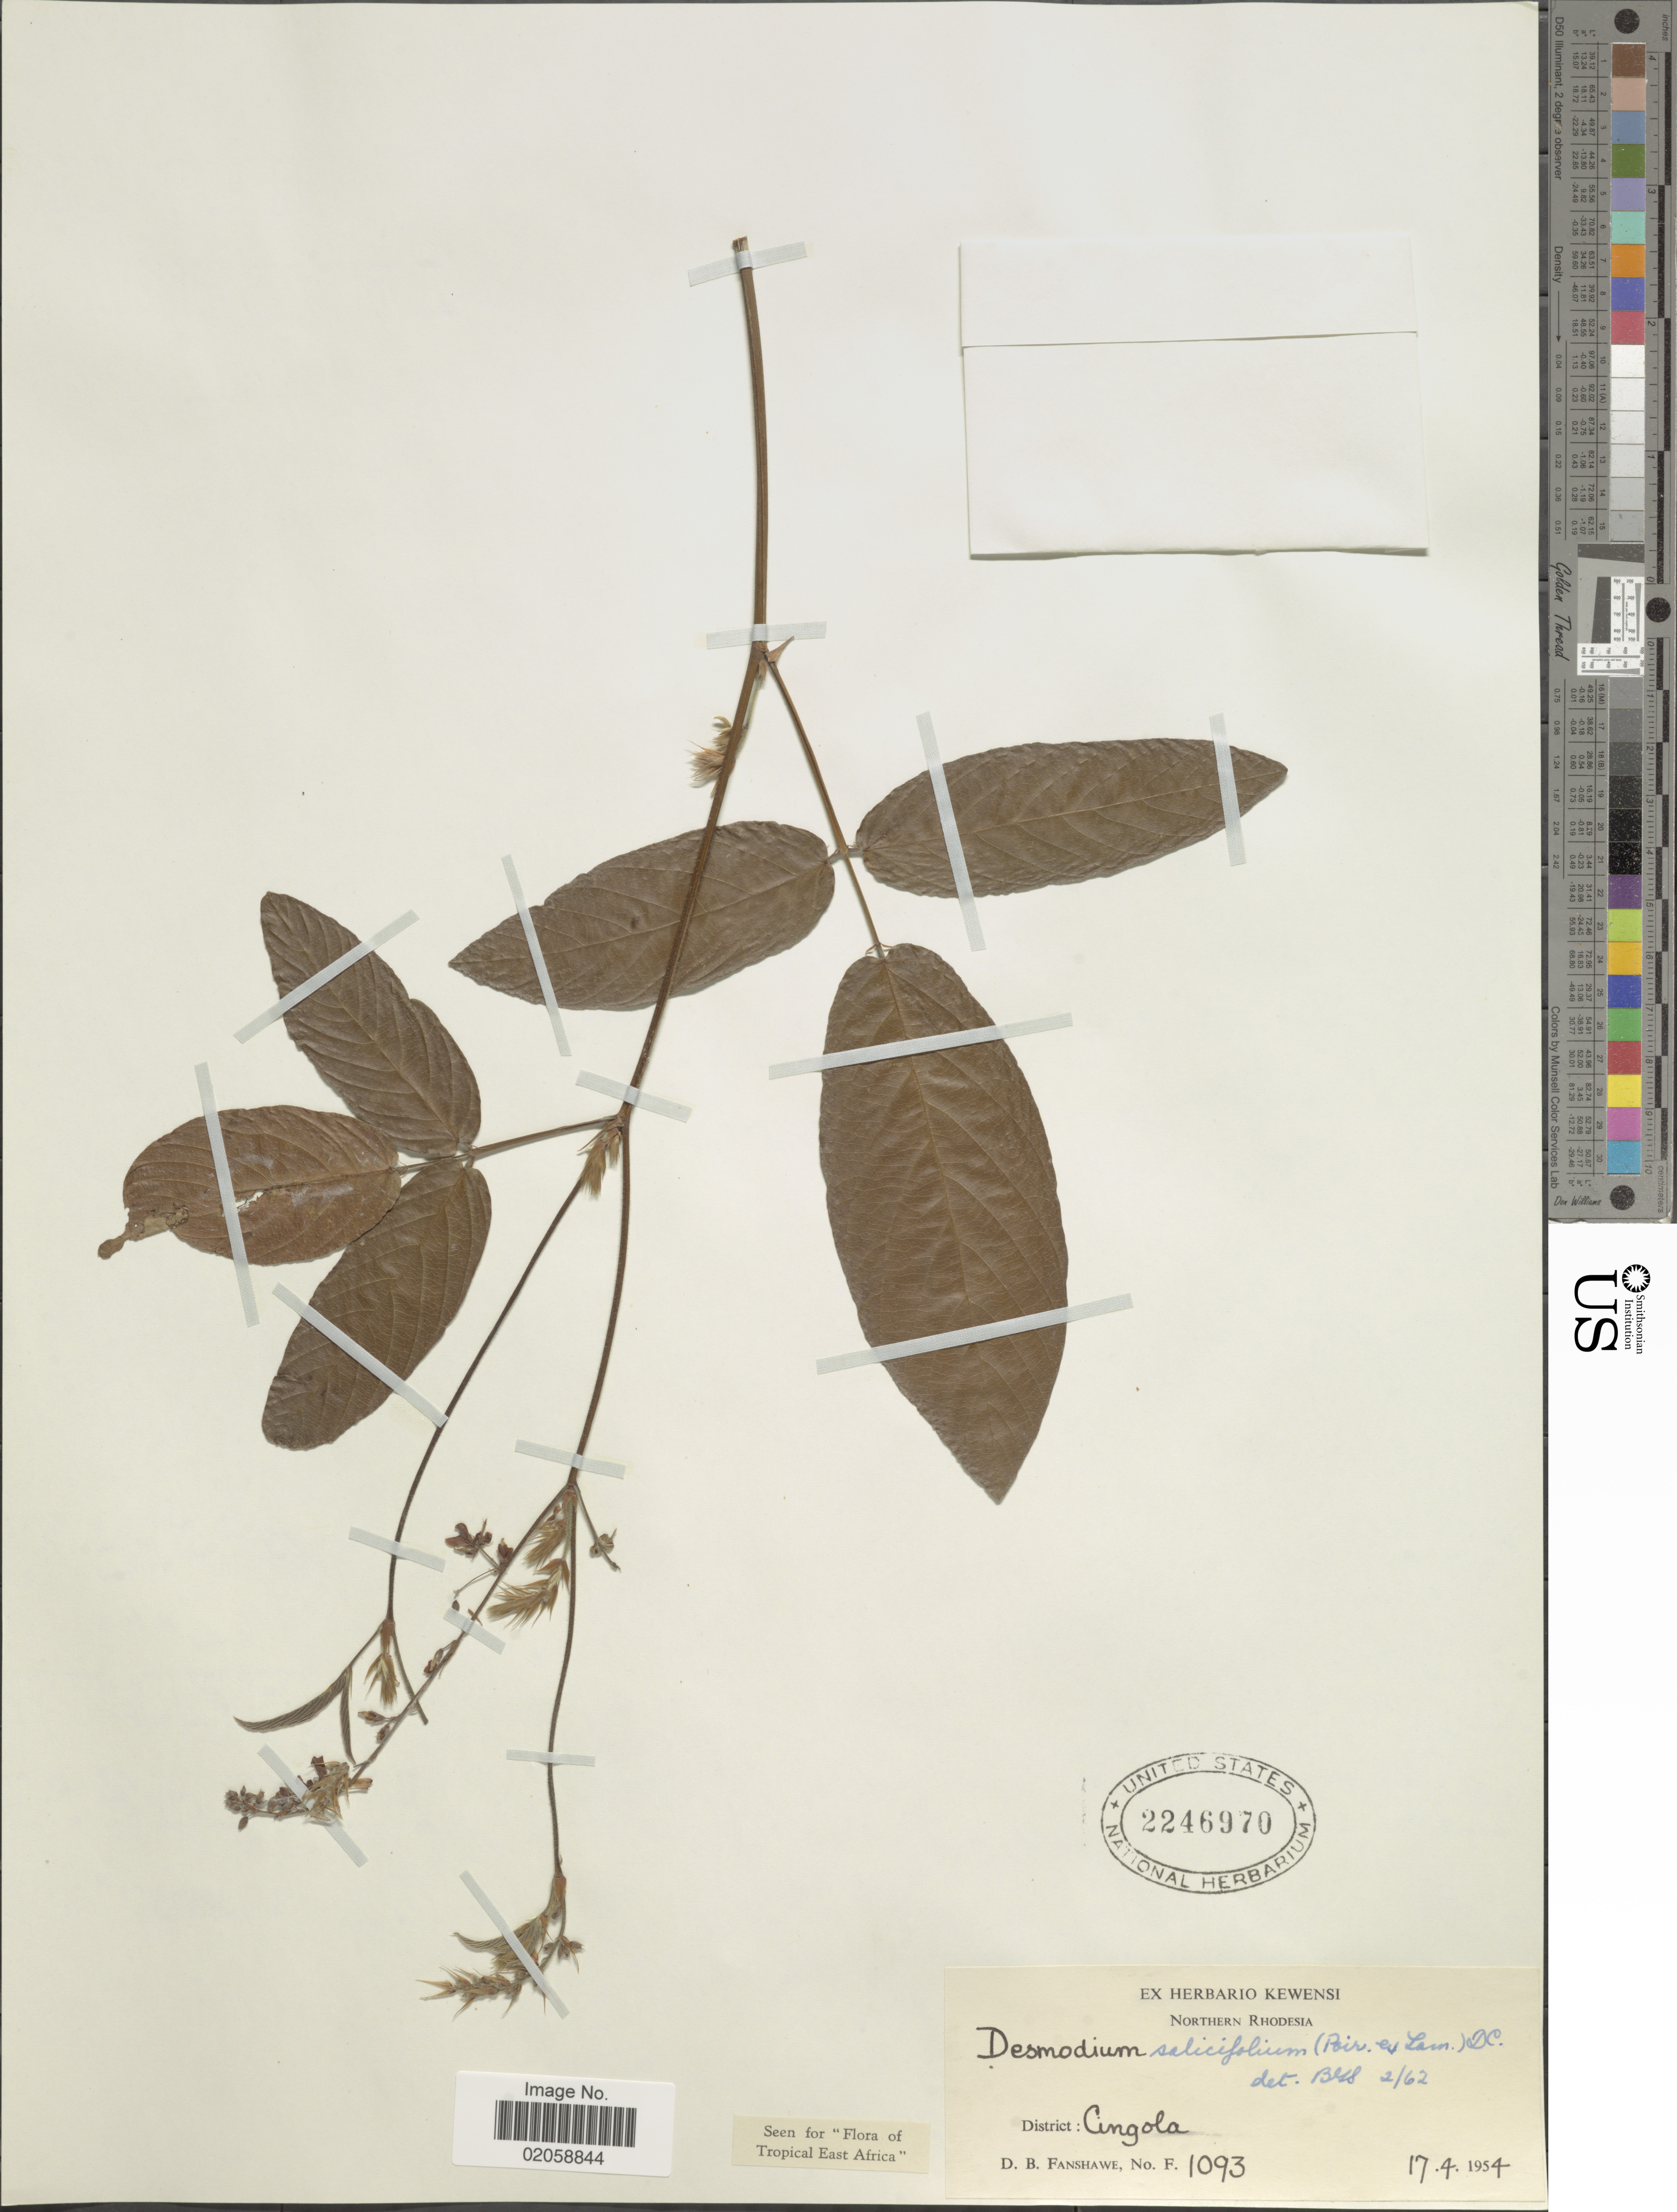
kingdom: Plantae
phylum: Tracheophyta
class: Magnoliopsida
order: Fabales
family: Fabaceae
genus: Pleurolobus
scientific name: Pleurolobus salicifolius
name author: (Poir.) H. Ohashi & K. Ohashi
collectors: D. B. Fanshawe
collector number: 1093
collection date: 1954-04-17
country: Zambia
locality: District: Cingola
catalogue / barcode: US 2246970